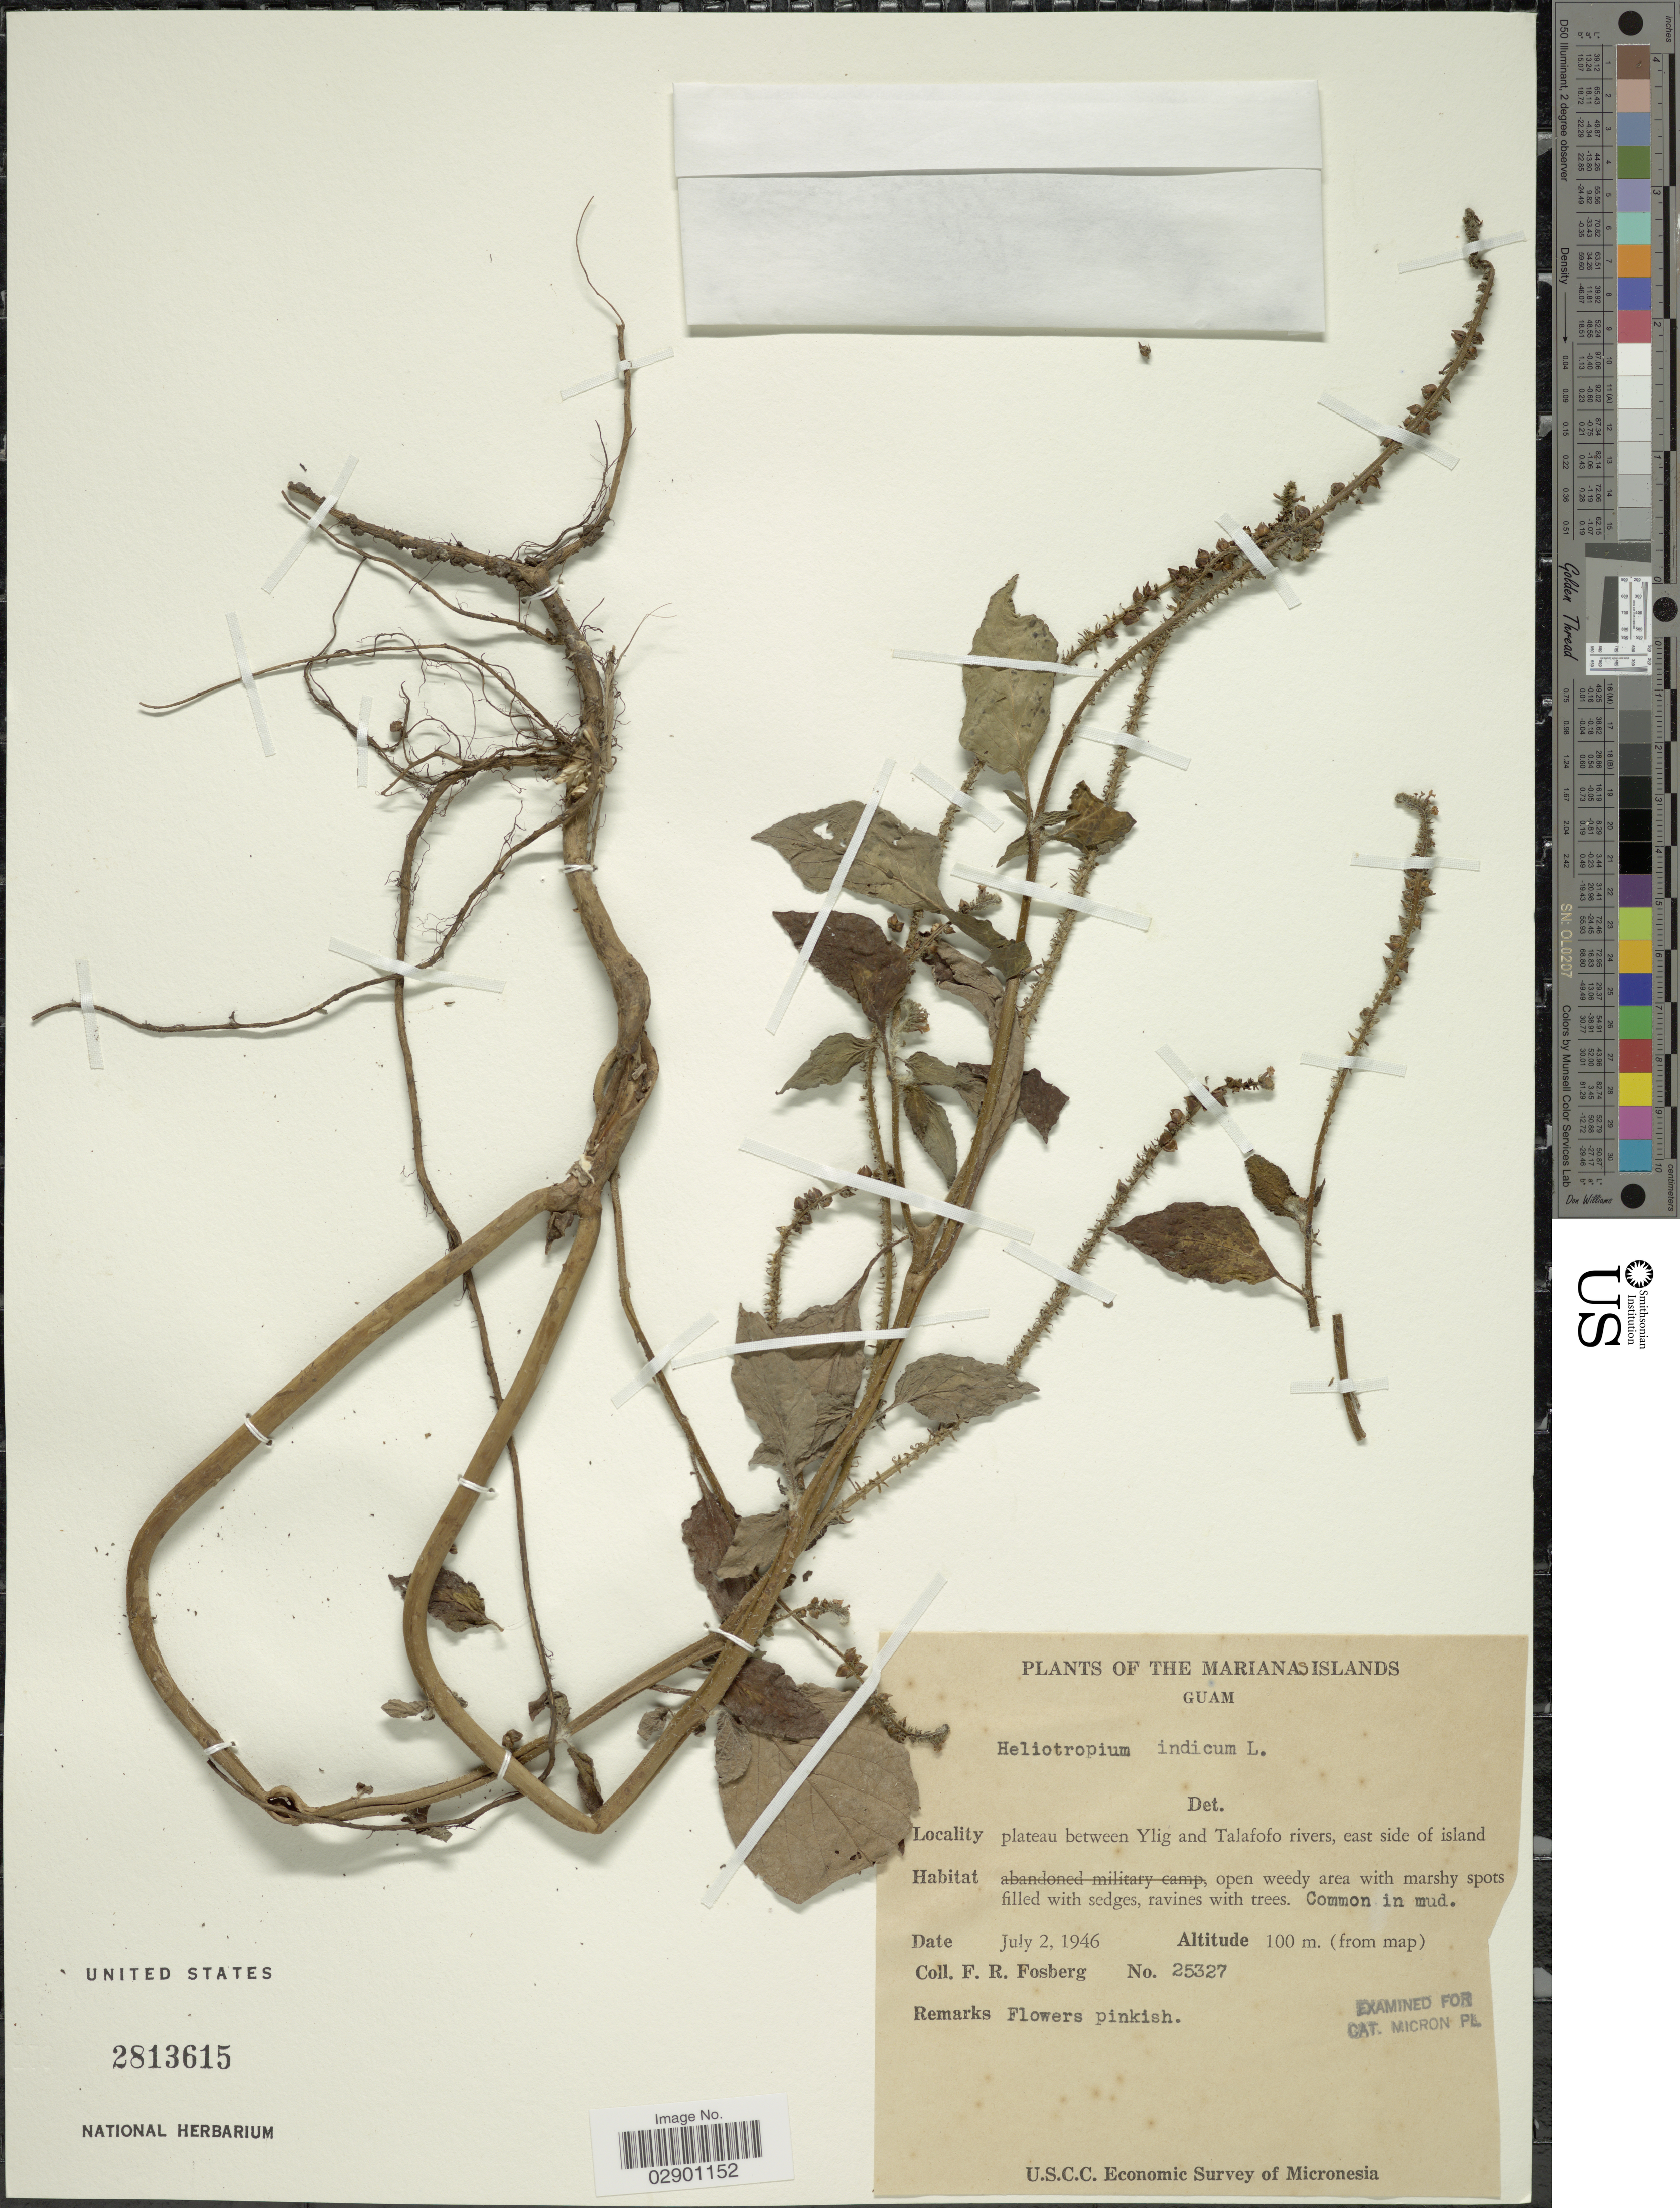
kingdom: Plantae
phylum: Tracheophyta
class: Magnoliopsida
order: Boraginales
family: Heliotropiaceae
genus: Heliotropium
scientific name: Heliotropium indicum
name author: L.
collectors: F. R. Fosberg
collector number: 25327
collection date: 1946-07-02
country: Guam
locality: Marianas Islands. Plateau between Ylig and Talafofo rivers, east side of island.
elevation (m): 100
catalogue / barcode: US 2813615